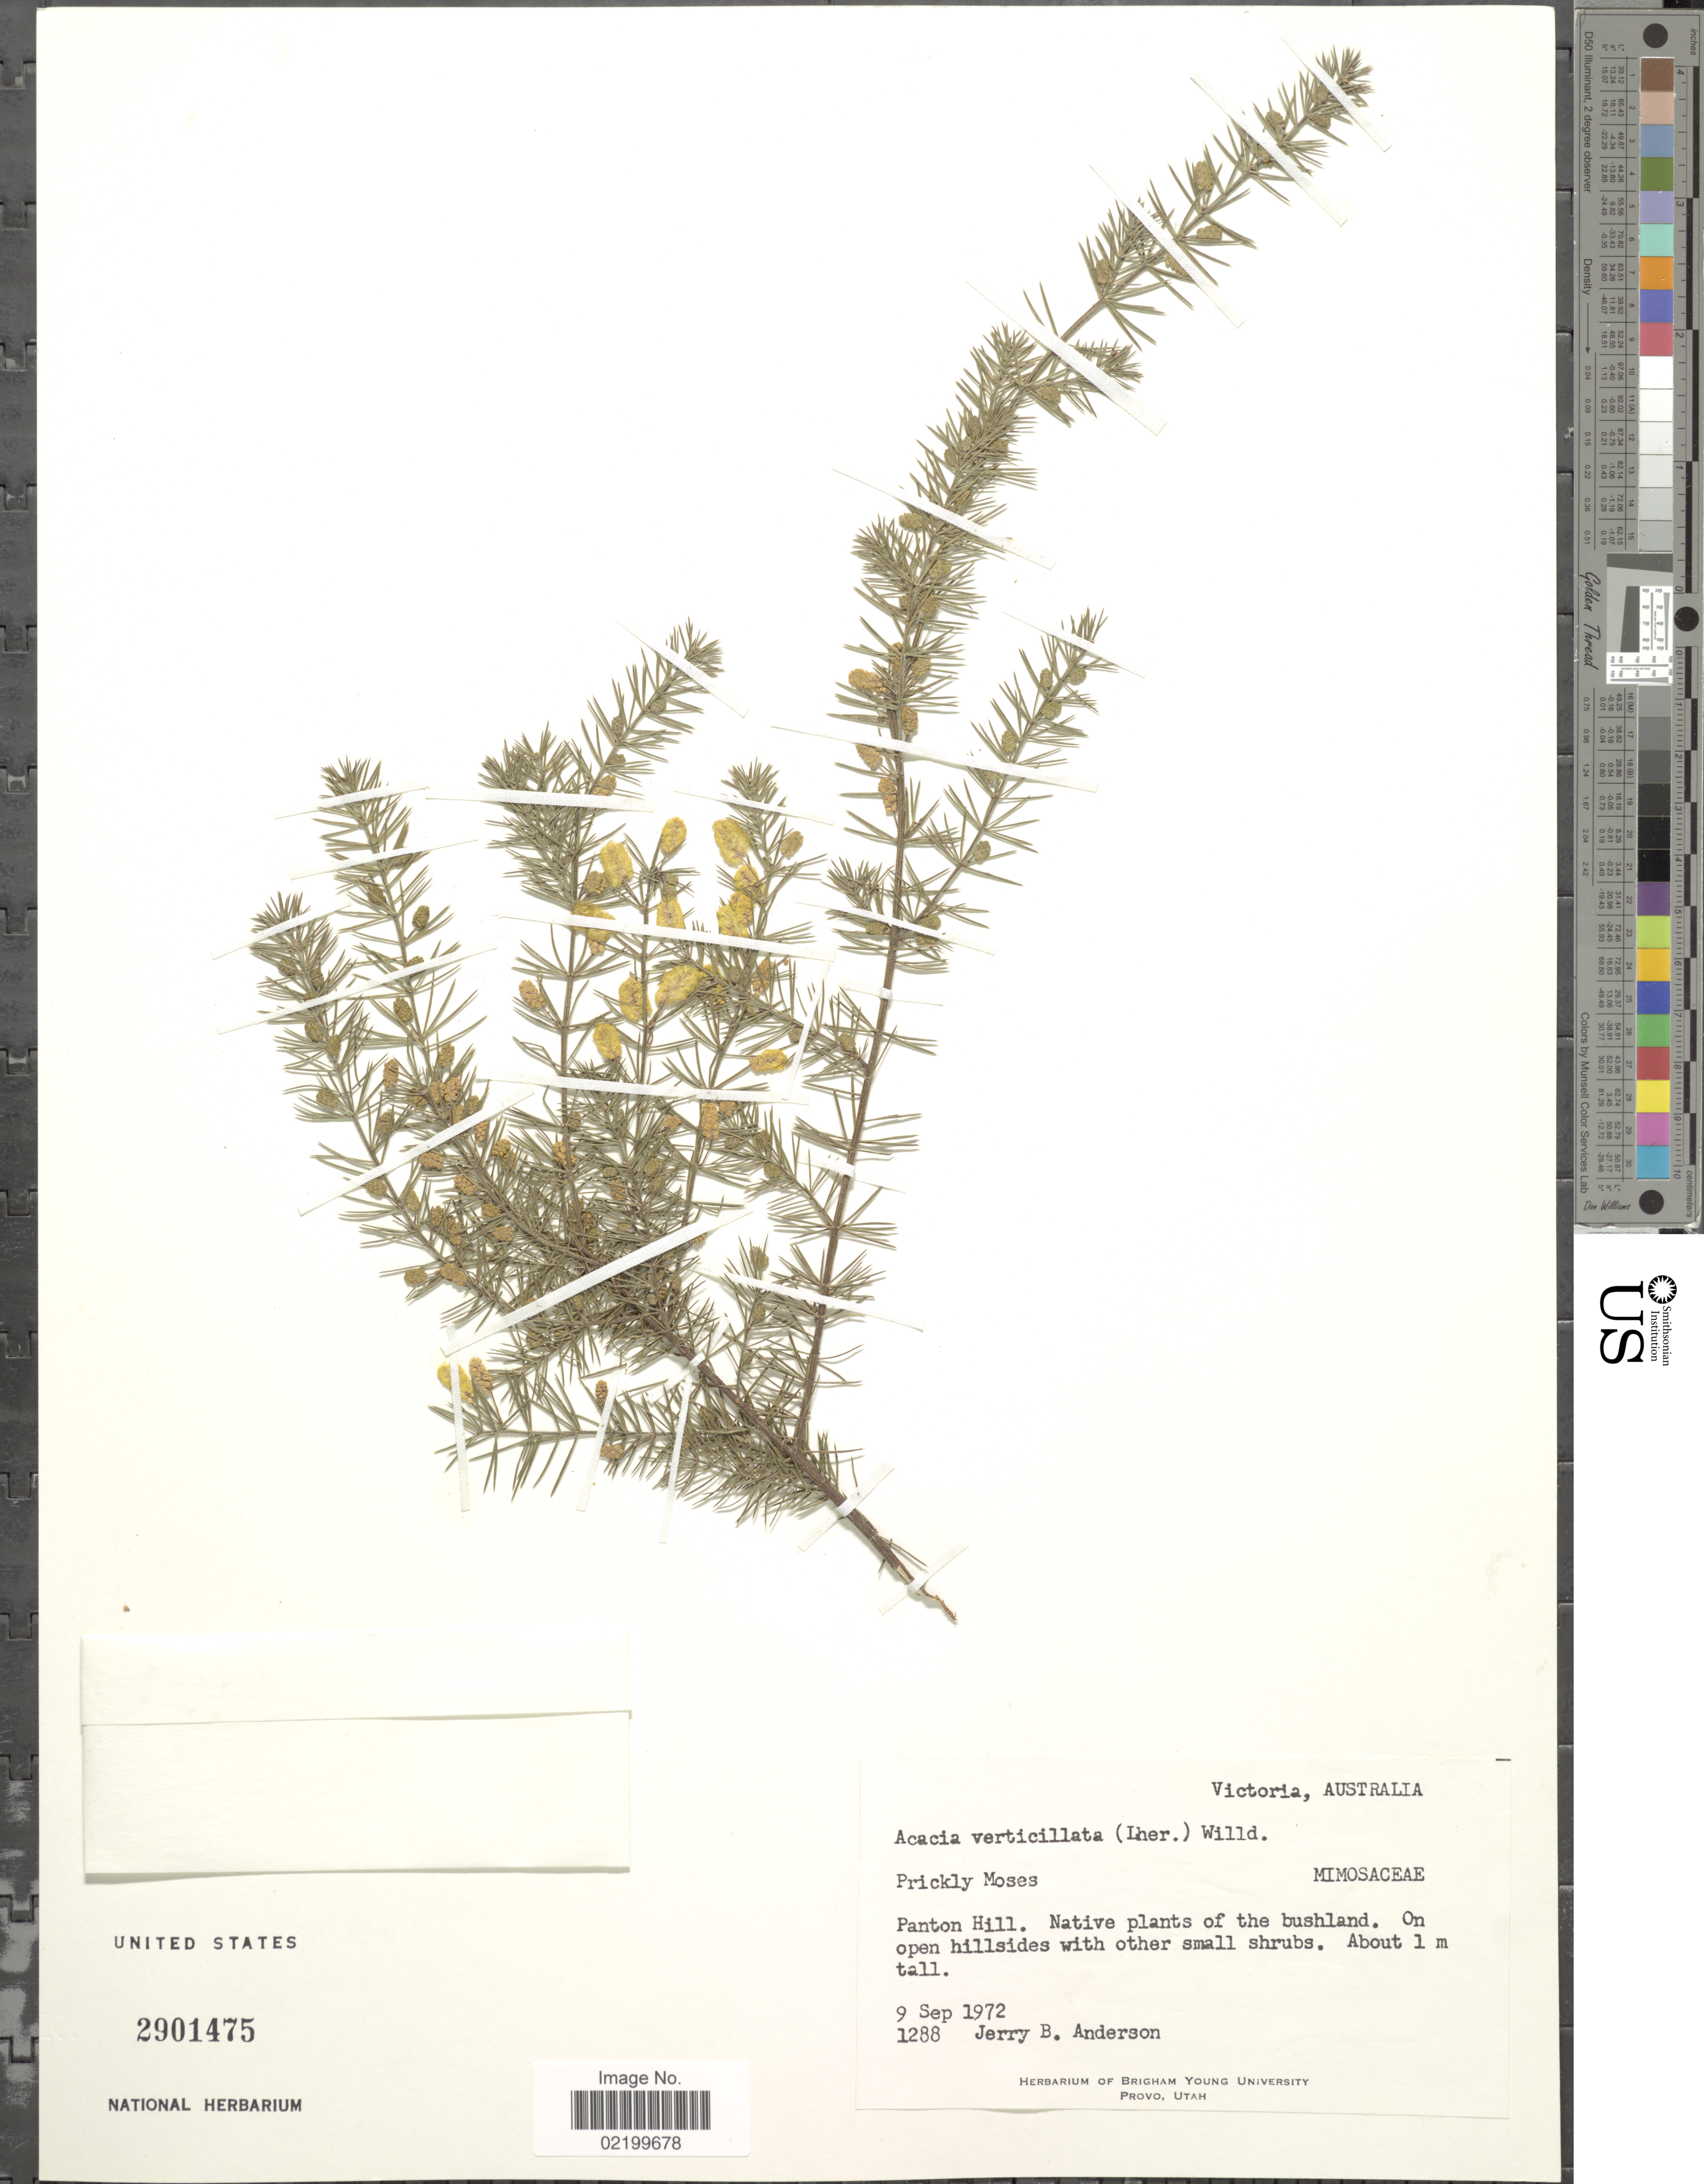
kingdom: Plantae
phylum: Tracheophyta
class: Magnoliopsida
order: Fabales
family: Fabaceae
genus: Acacia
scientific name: Acacia verticillata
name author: (L'Hér.) Willd.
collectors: J. B. Anderson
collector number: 1288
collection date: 1972-09-09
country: Australia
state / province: Victoria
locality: Victoria, Australia. Panton Hill.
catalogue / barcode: US 2901475